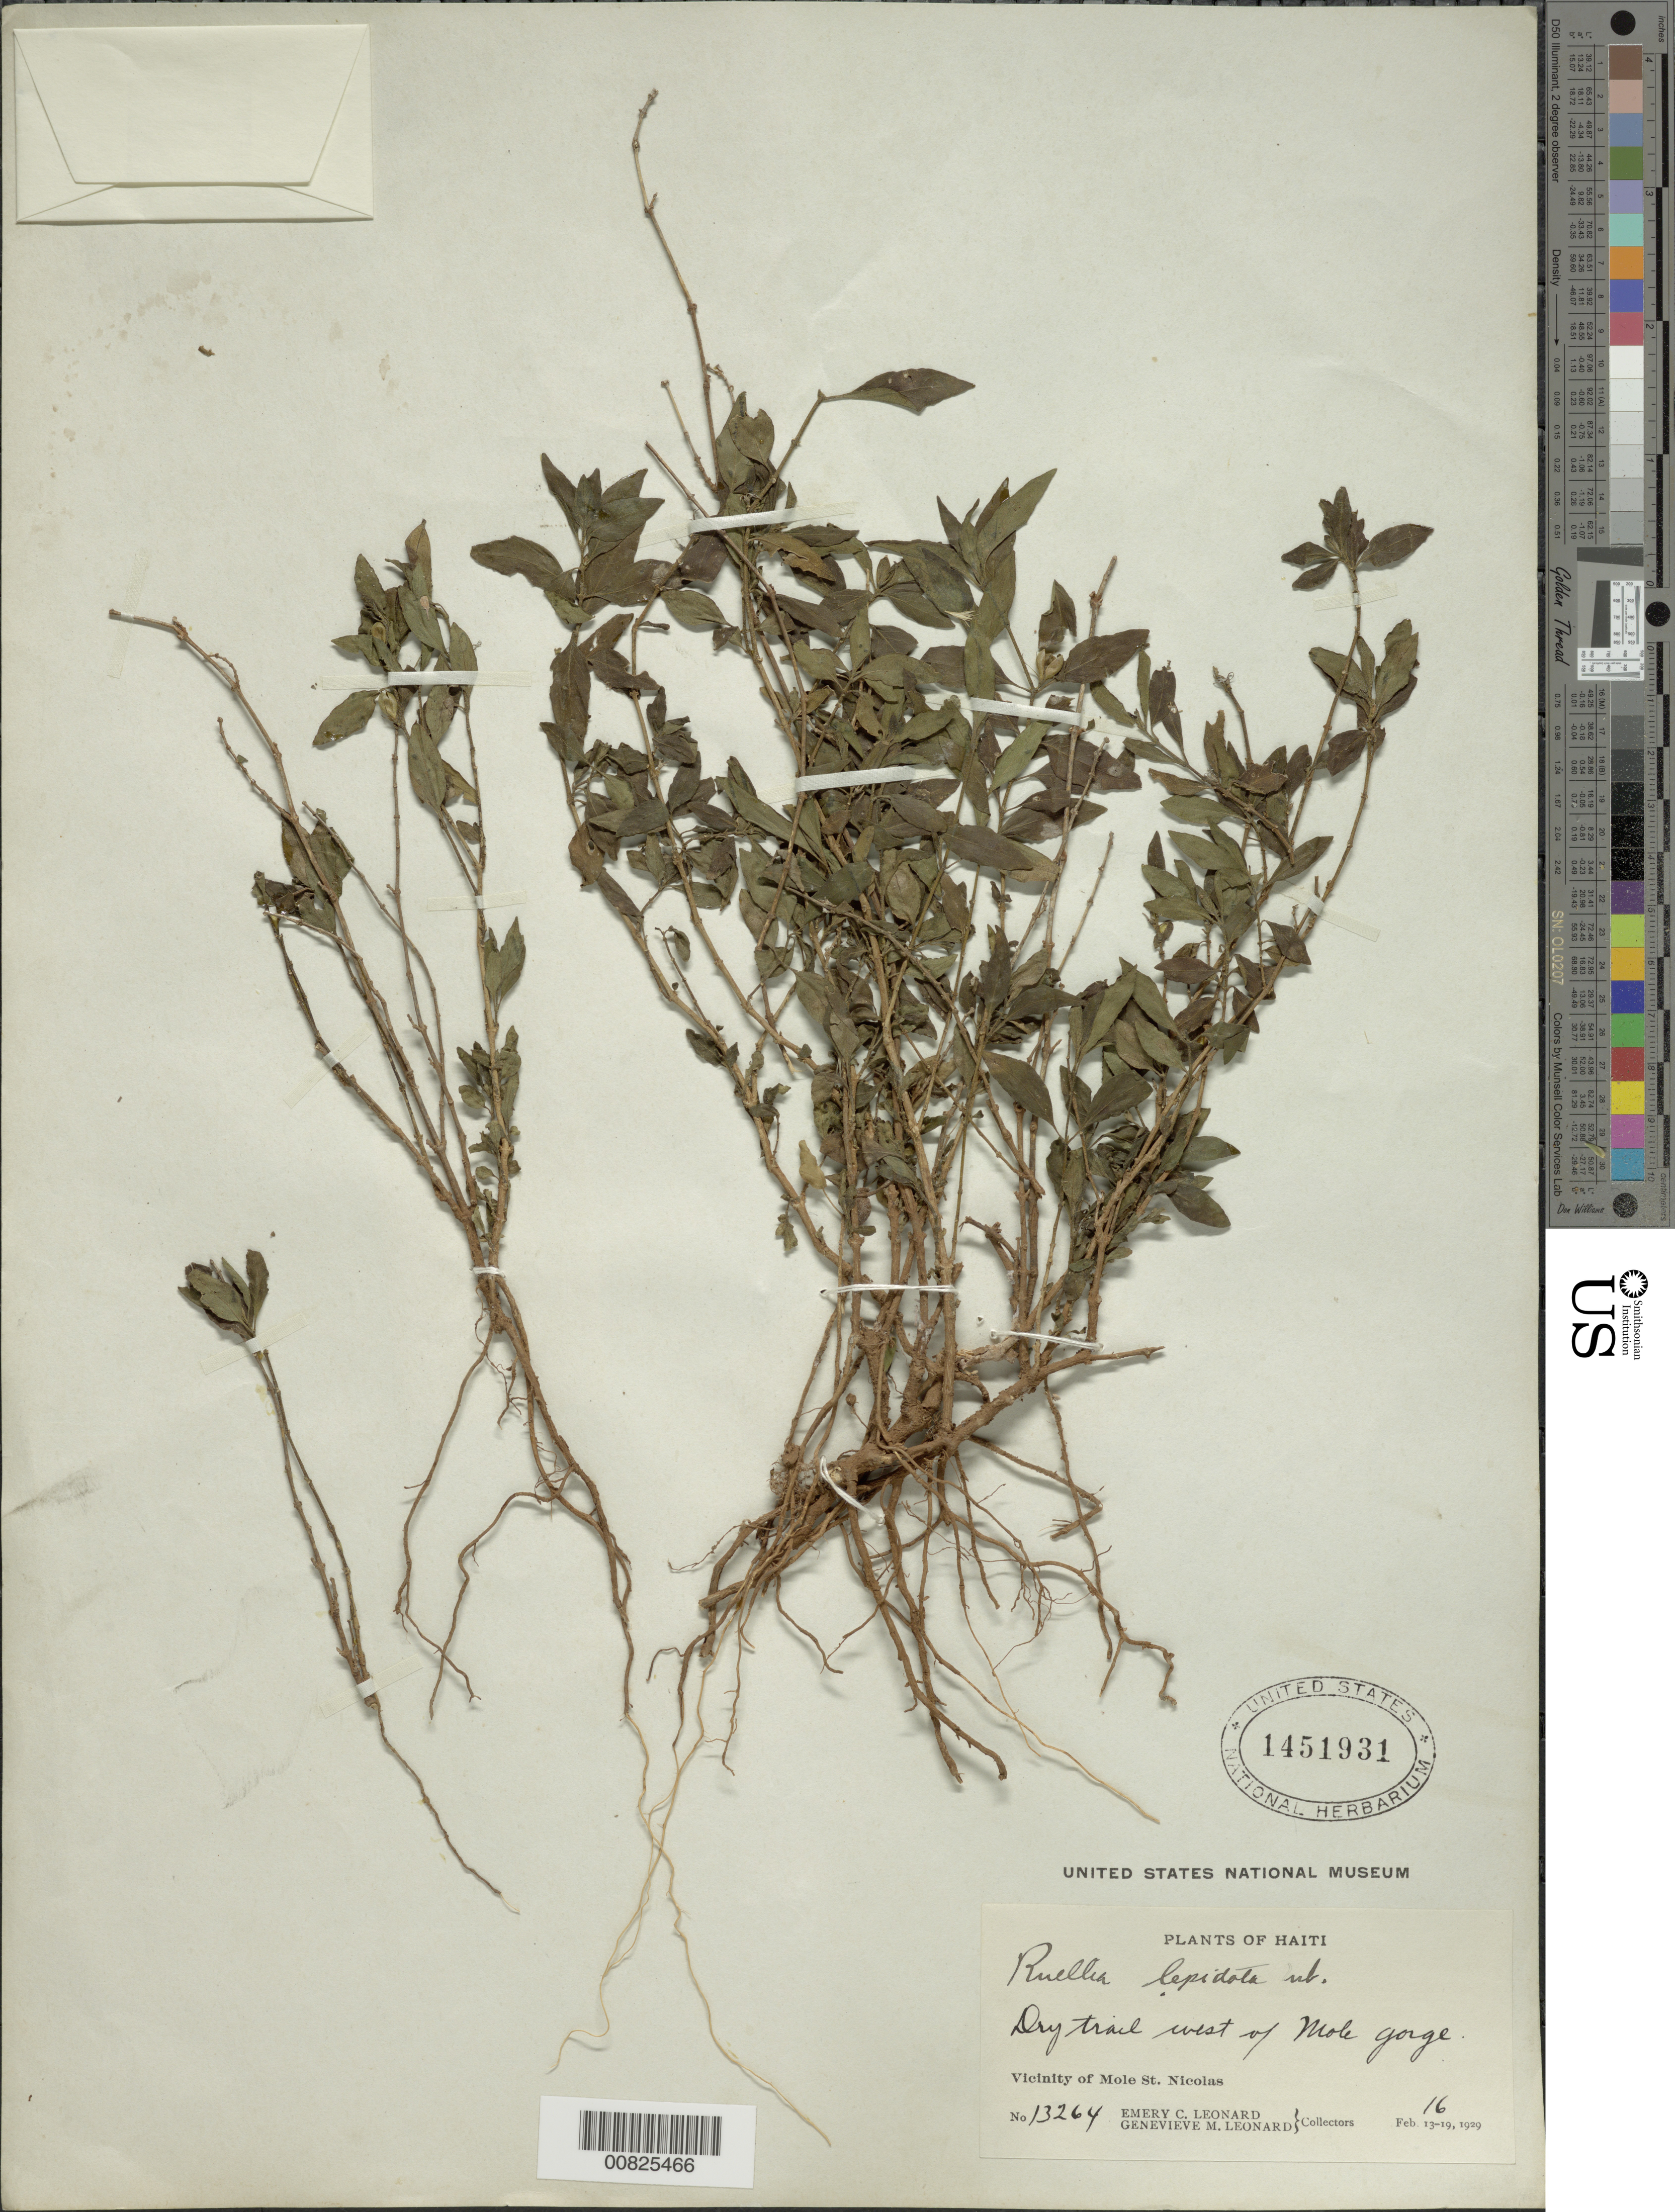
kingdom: Plantae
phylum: Tracheophyta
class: Magnoliopsida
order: Lamiales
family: Acanthaceae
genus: Ruellia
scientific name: Ruellia lepidota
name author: Urb.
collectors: E. C. Leonard & G. M. Leonard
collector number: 13264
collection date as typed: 16 Feb 1929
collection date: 1929-02-16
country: Haiti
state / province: Nord-Ouest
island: Hispaniola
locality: Vicinity of Mole St. Nicolas, W of Mole Gorge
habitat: Dry trail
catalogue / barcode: US 1451931